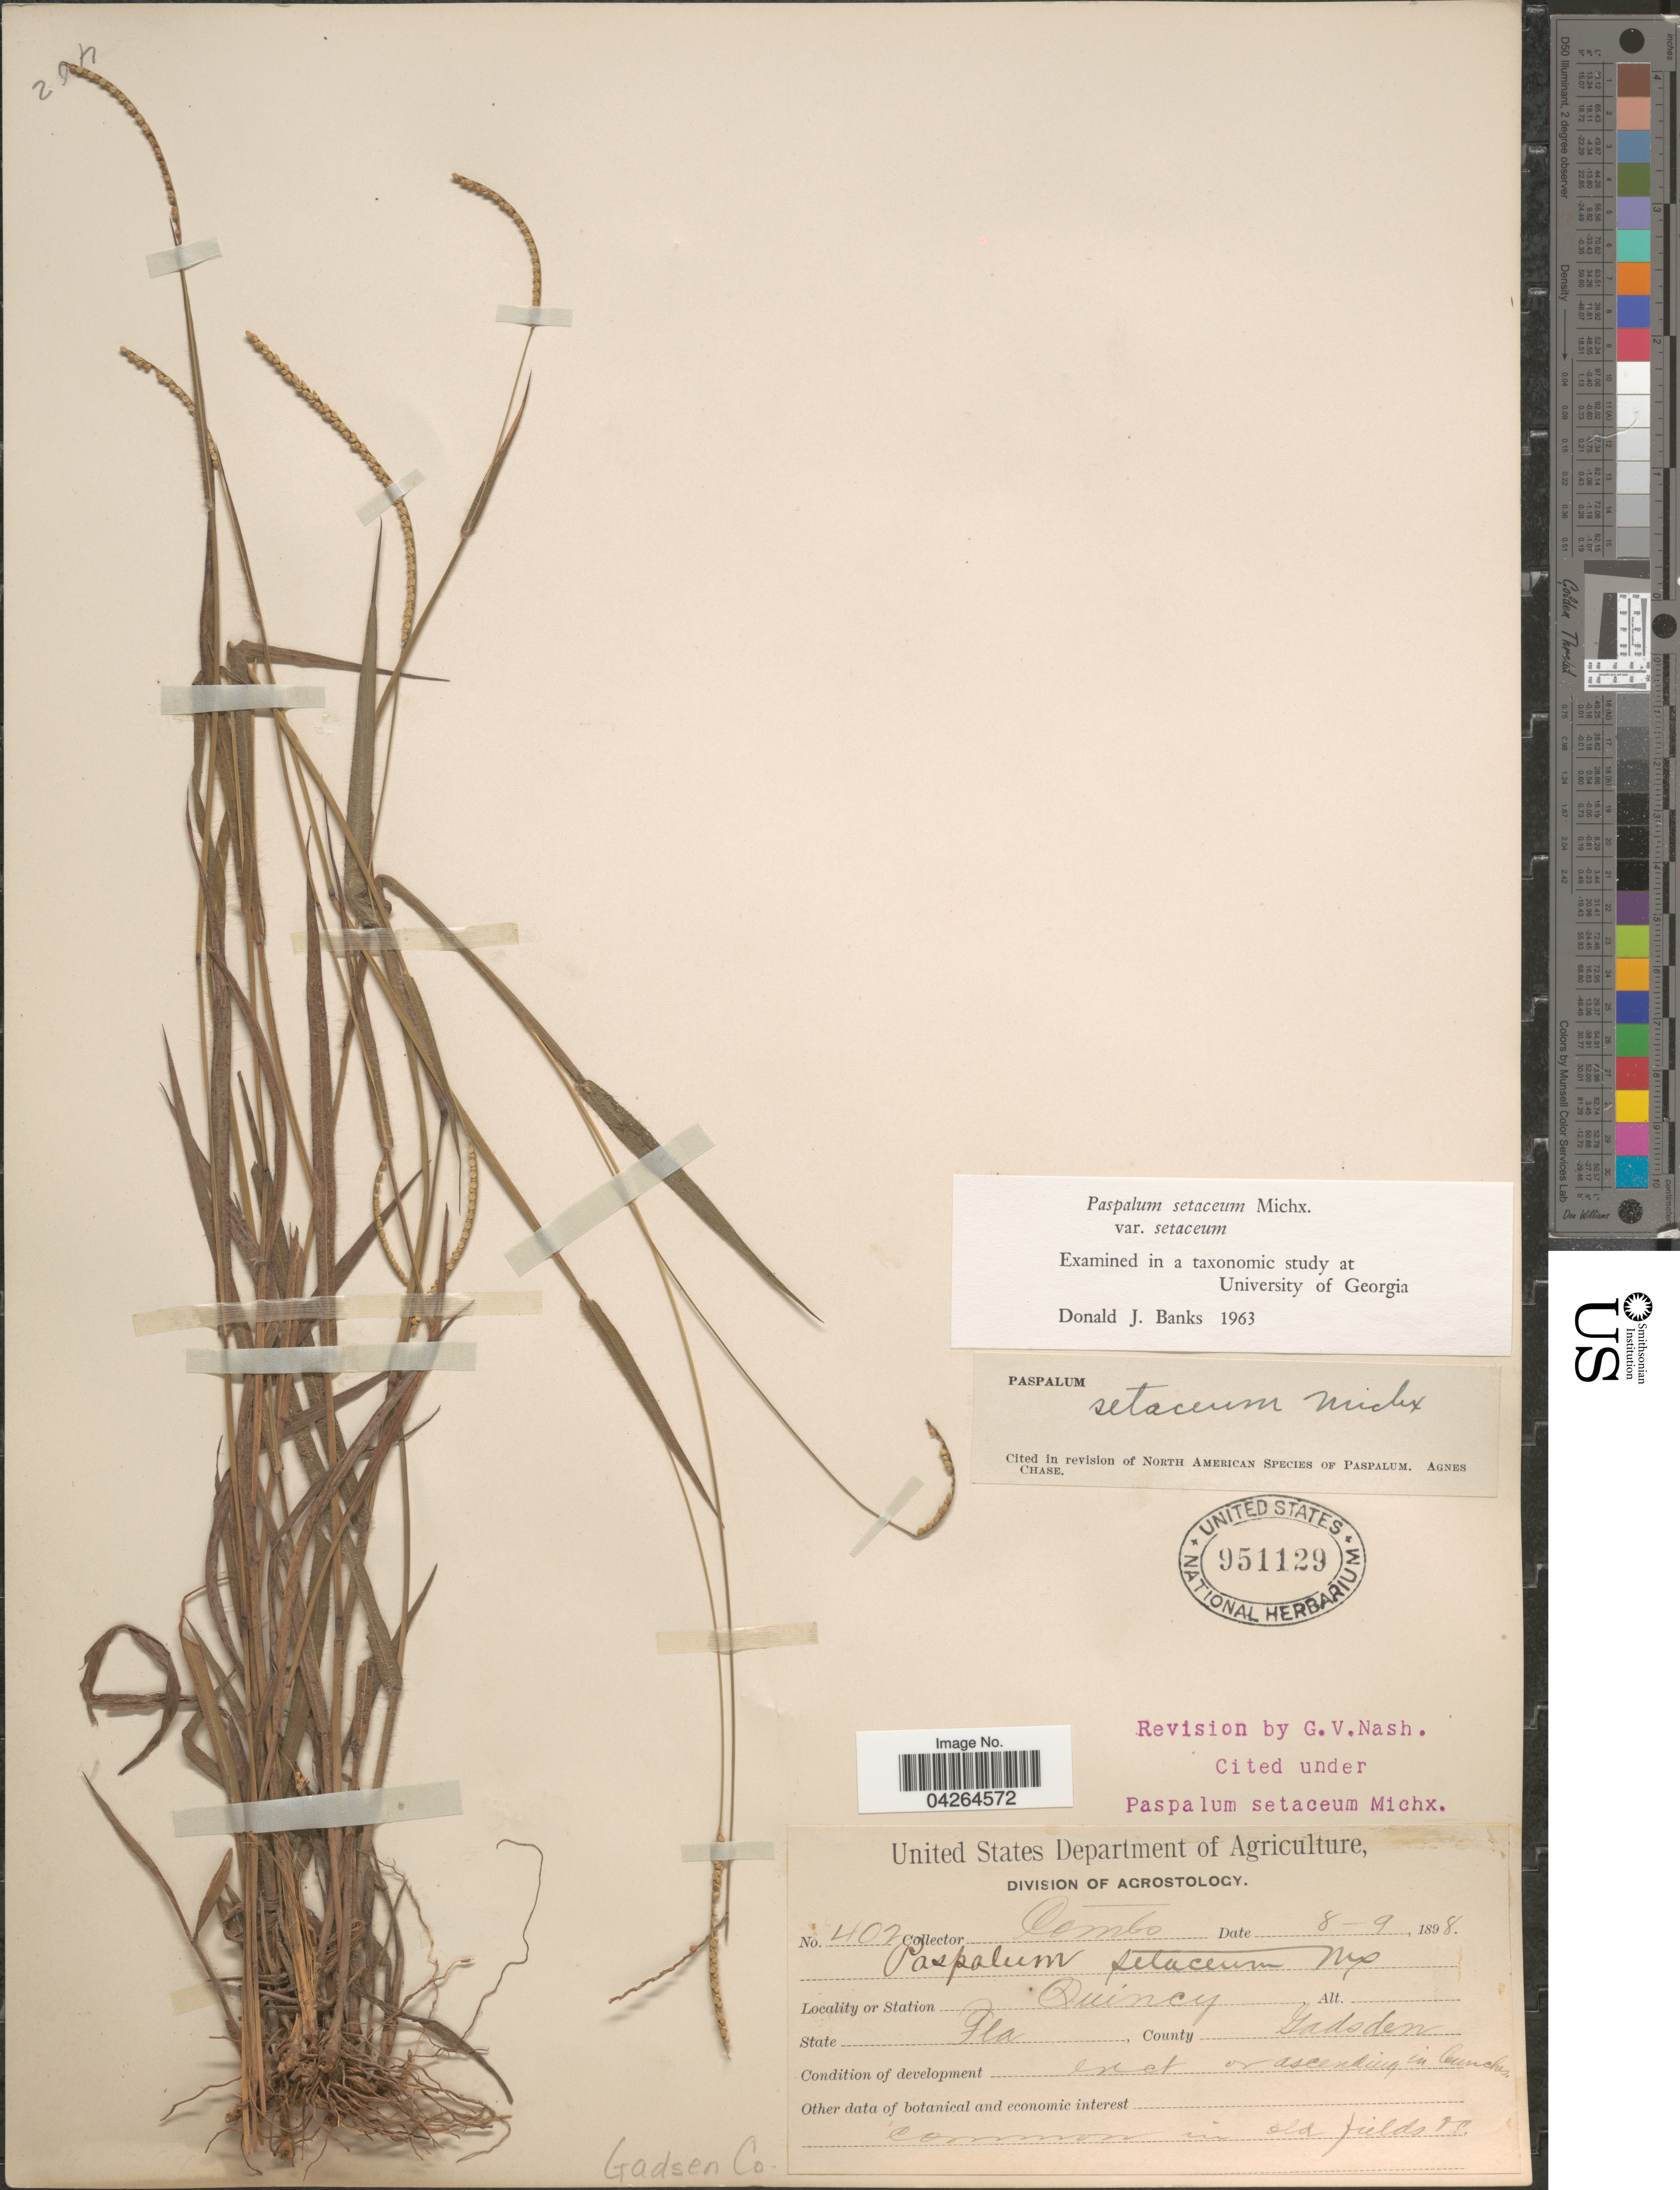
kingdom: Plantae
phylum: Tracheophyta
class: Liliopsida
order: Poales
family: Poaceae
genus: Paspalum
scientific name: Paspalum setaceum var. setaceum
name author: Michx.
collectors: -. Combs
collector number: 402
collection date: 1898-08-09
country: United States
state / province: Florida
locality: Quincy. County Gadsden.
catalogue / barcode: US 951129